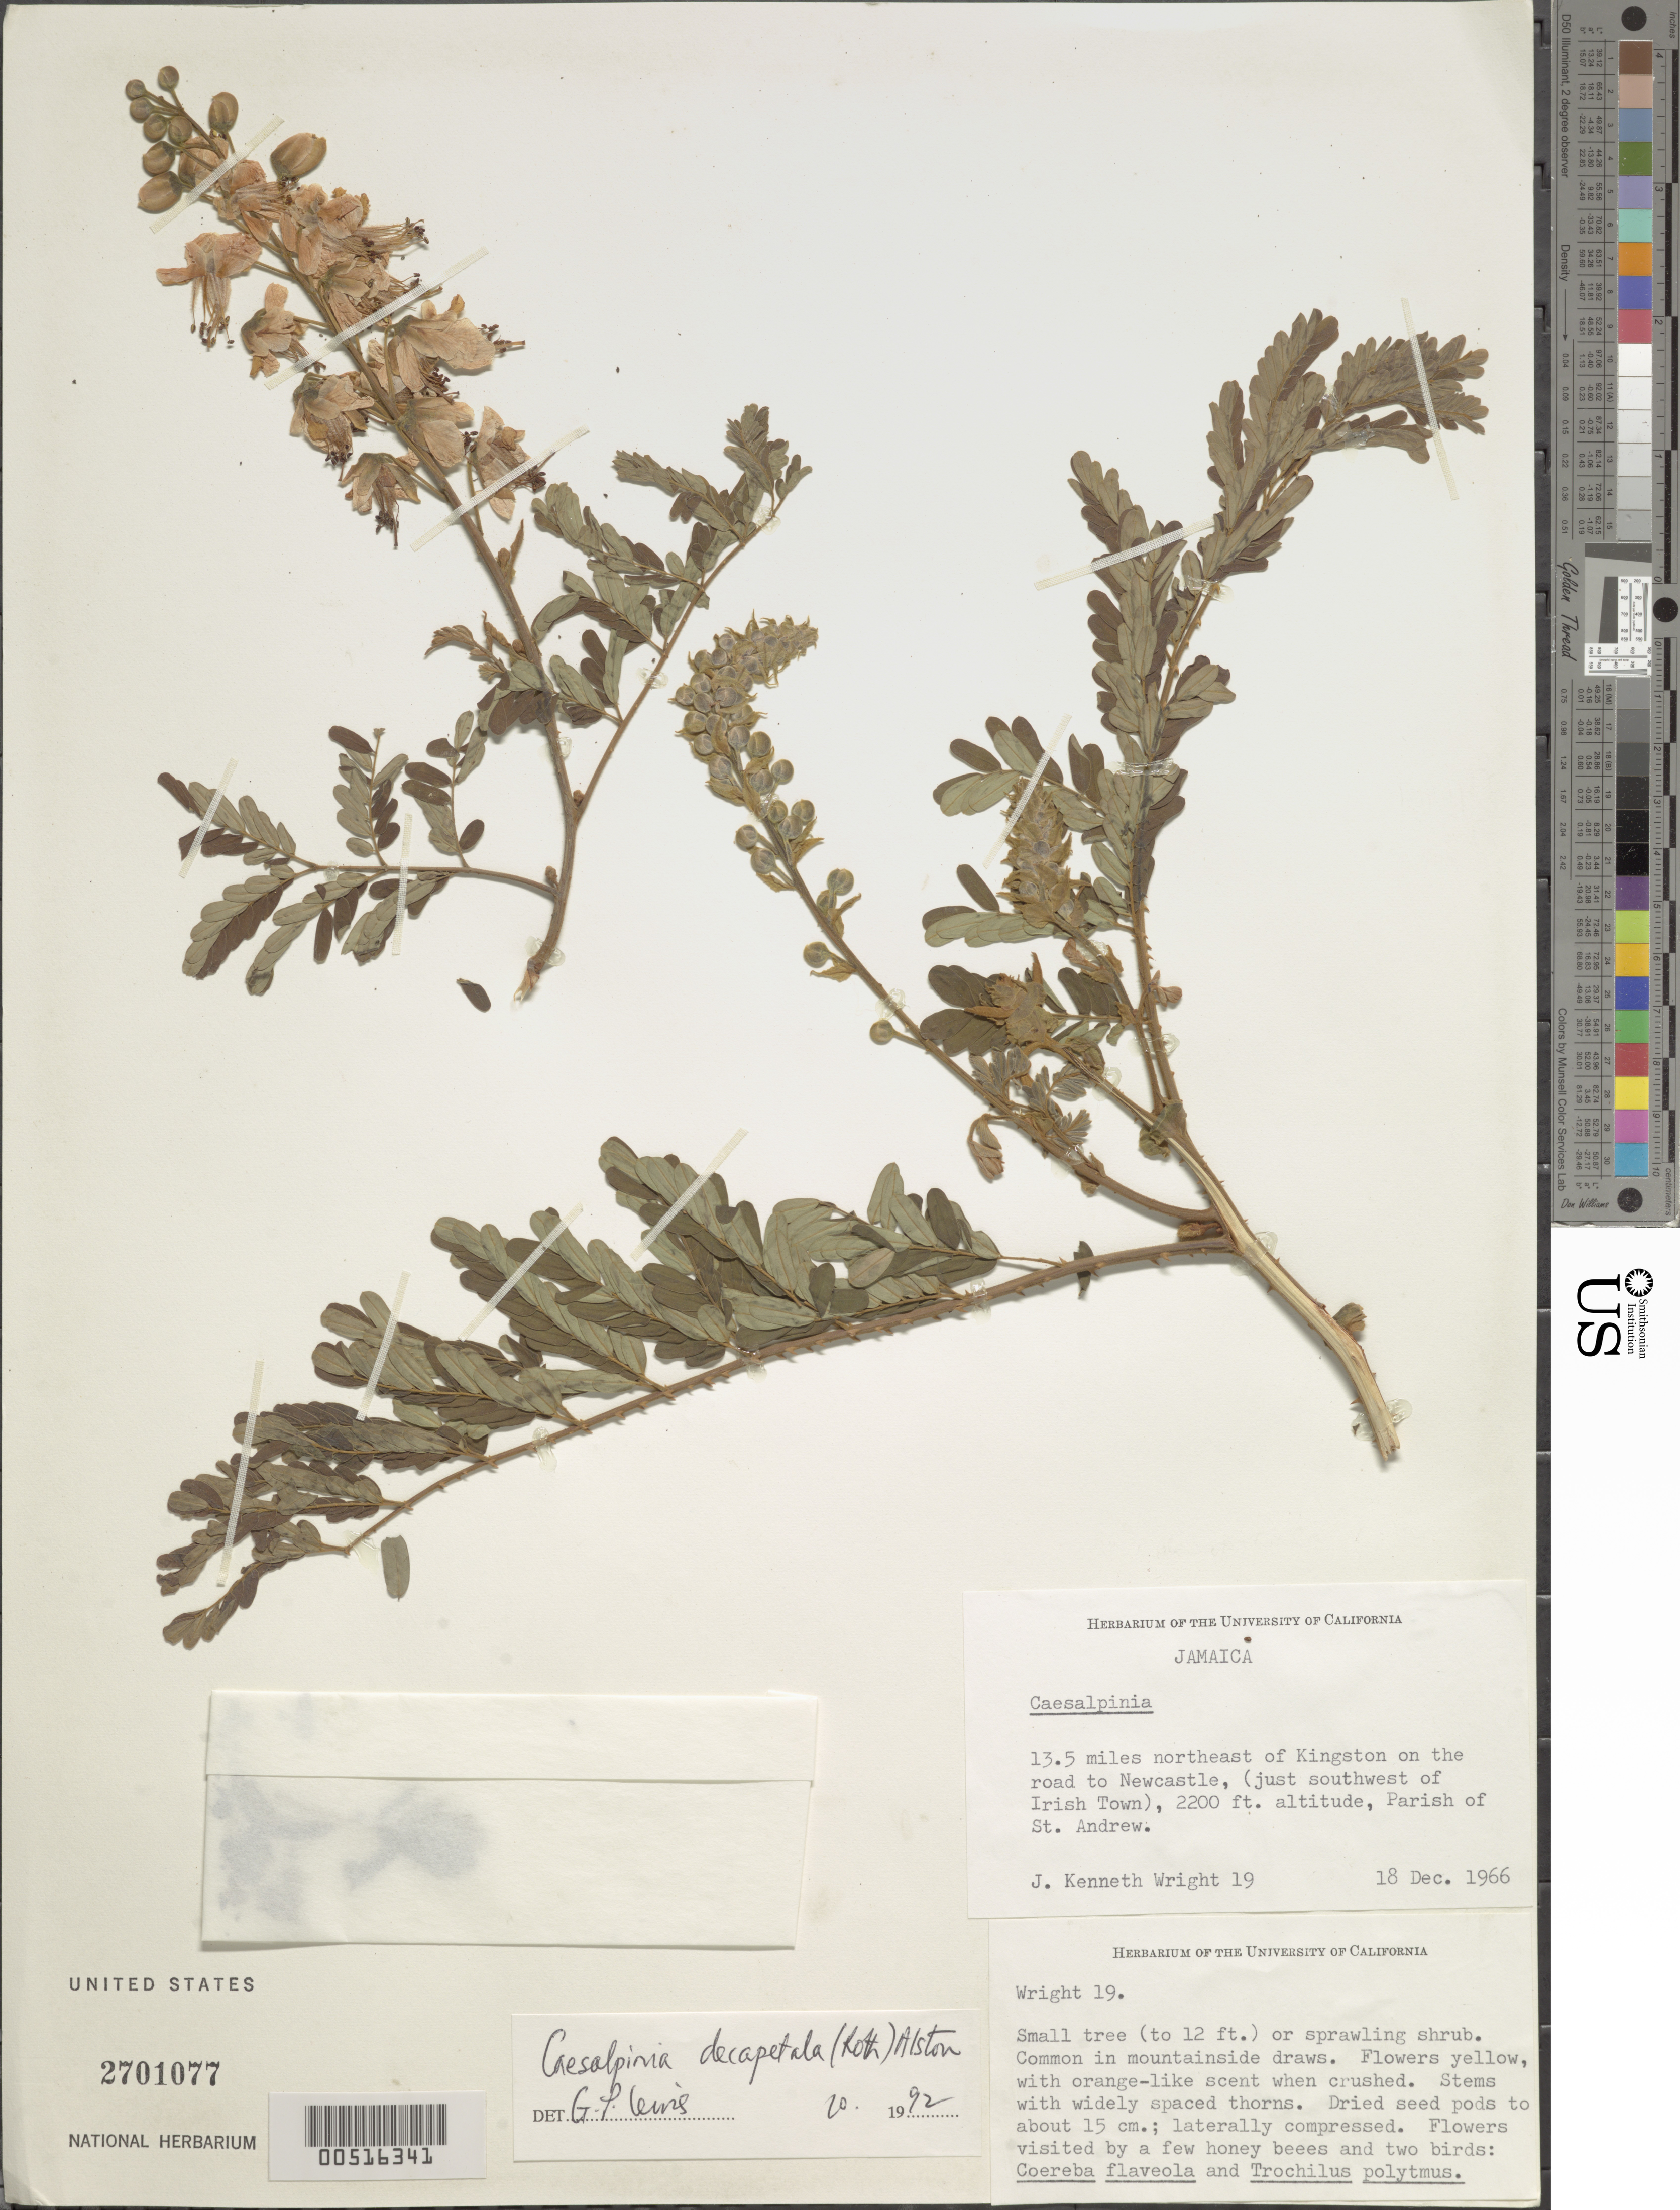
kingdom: Plantae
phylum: Tracheophyta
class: Magnoliopsida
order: Fabales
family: Fabaceae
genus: Biancaea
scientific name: Biancaea decapetala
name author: (Roth) O. Deg.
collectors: J. K. Wright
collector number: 19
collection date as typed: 18 Dec 1966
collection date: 1966-12-18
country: Jamaica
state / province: Saint Andrew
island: Greater Antilles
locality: Ne of kingston on the road to newcastle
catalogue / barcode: US 2701077